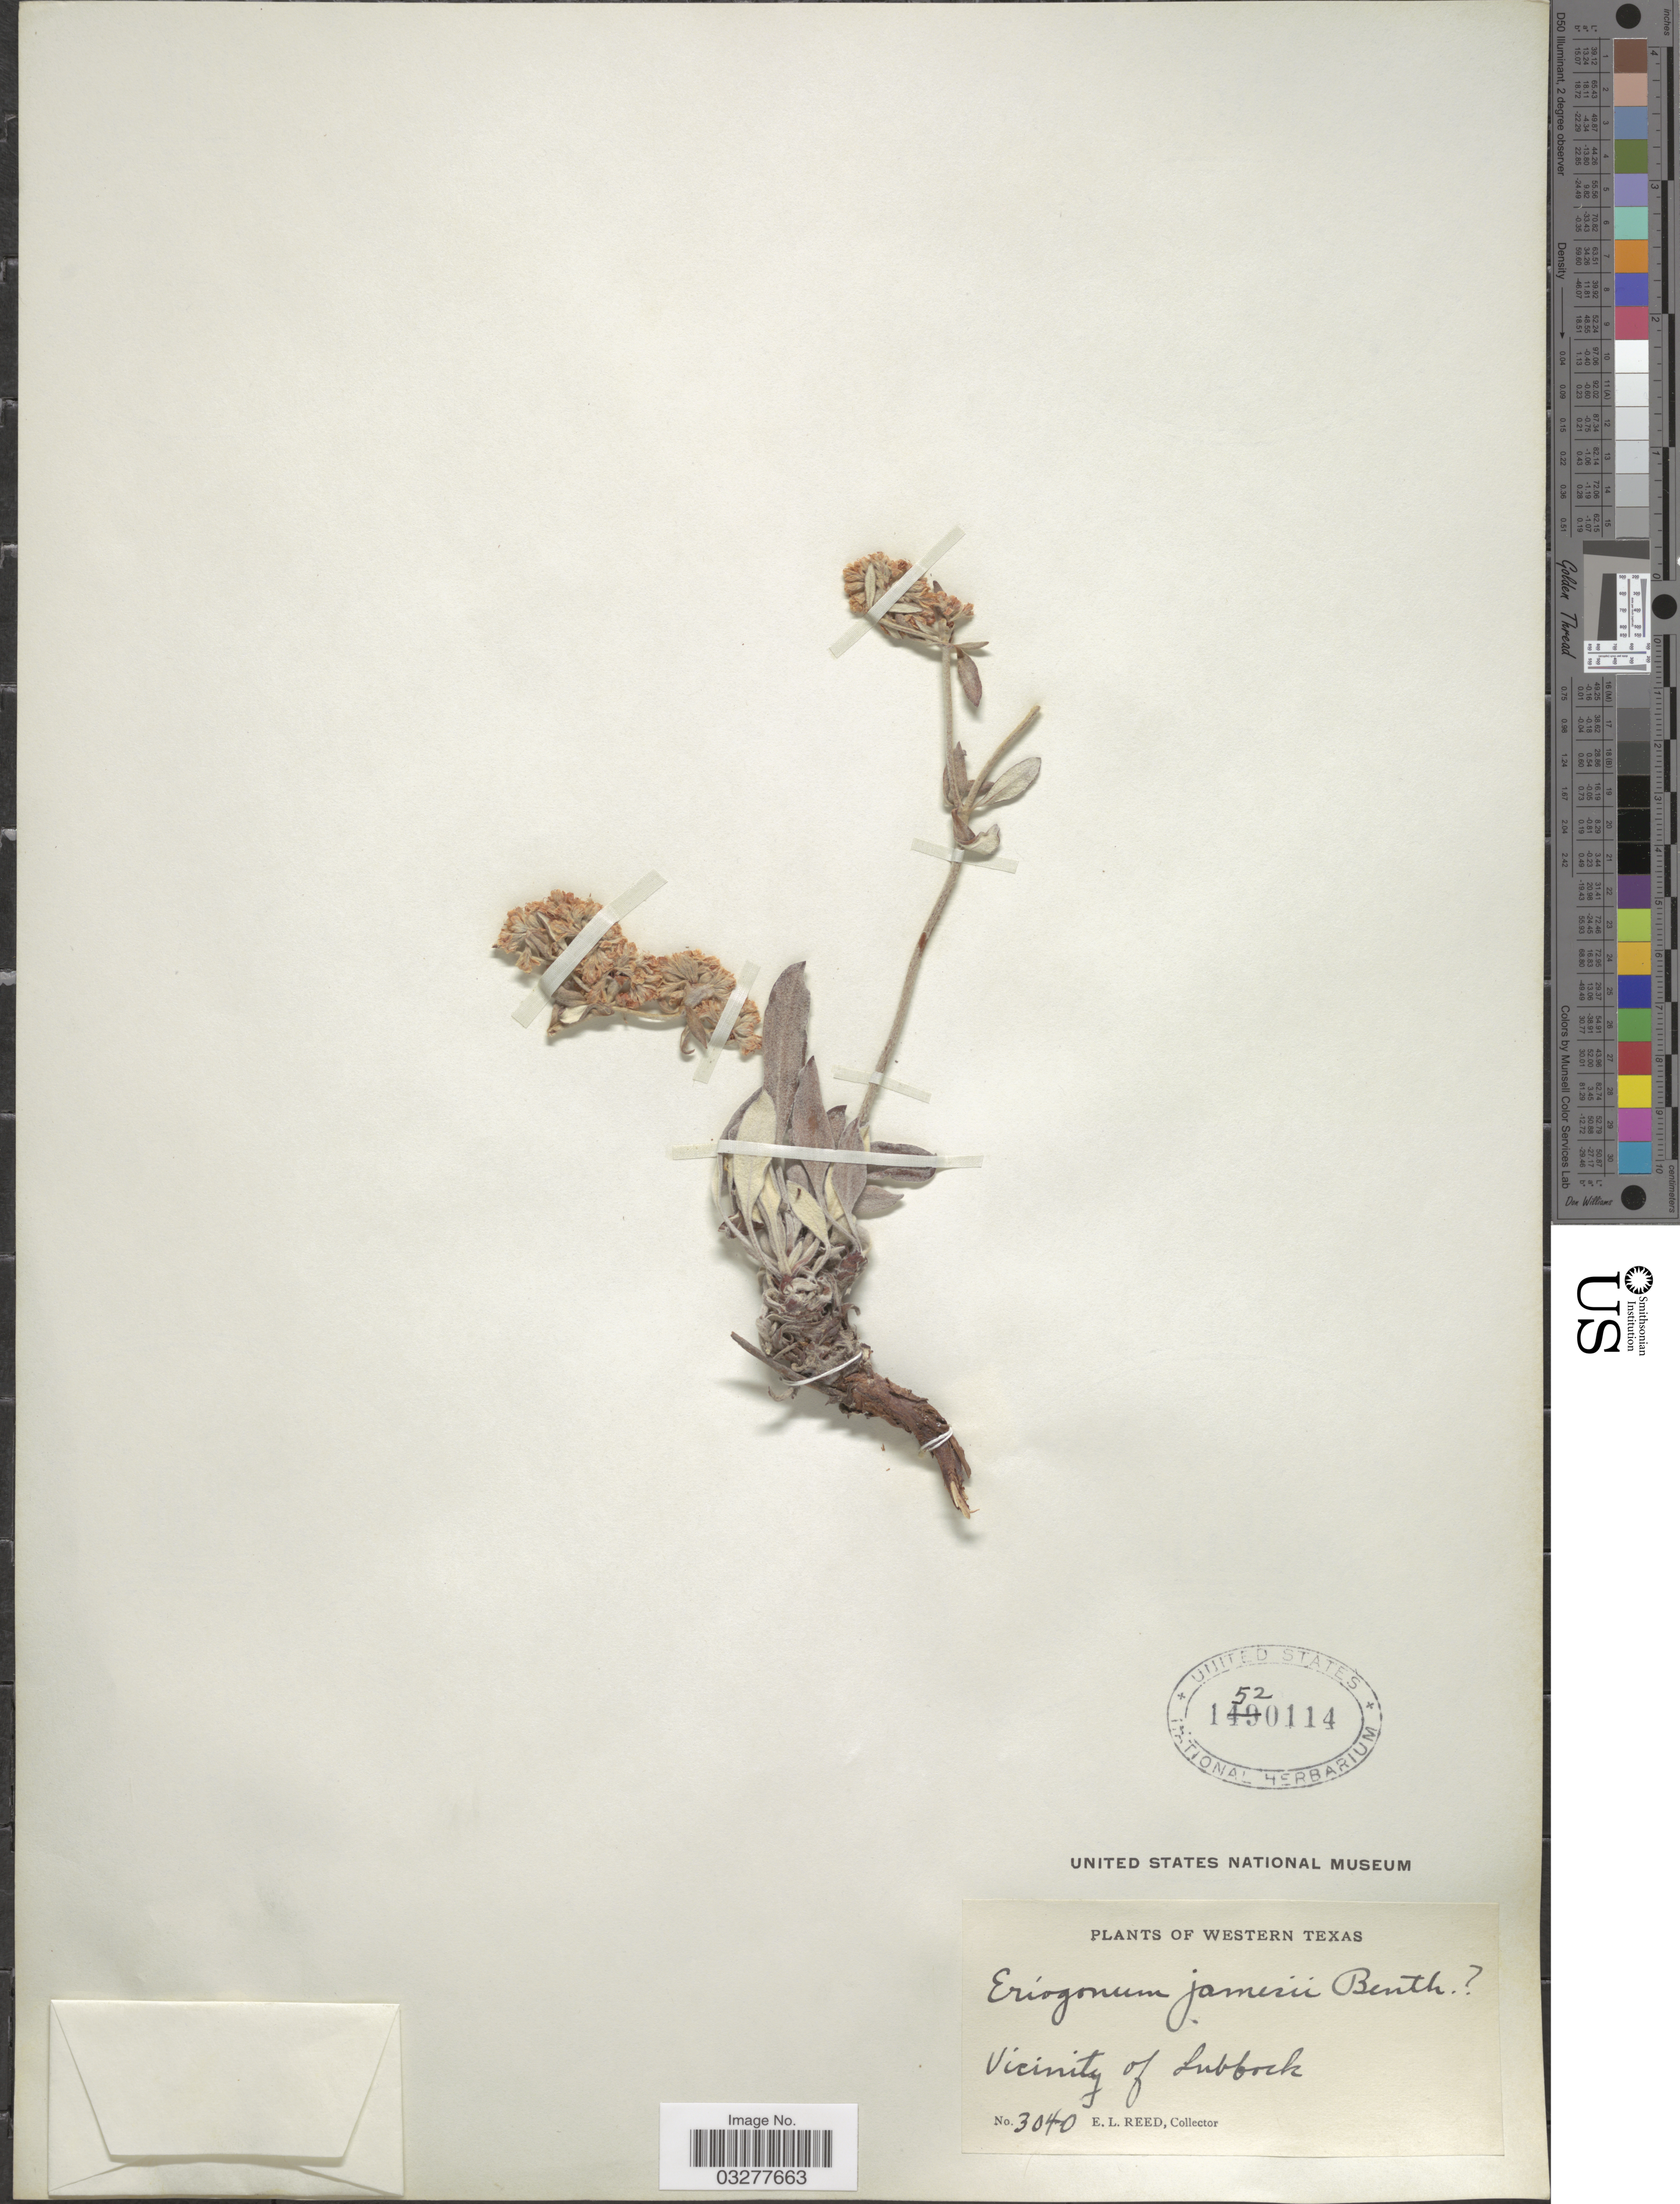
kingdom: Plantae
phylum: Tracheophyta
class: Magnoliopsida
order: Caryophyllales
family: Polygonaceae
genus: Eriogonum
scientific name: Eriogonum jamesii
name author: Benth.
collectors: E. Reed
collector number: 3040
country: United States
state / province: Texas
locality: Western Texas, Vicinity of Lubbock.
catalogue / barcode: US 1520114